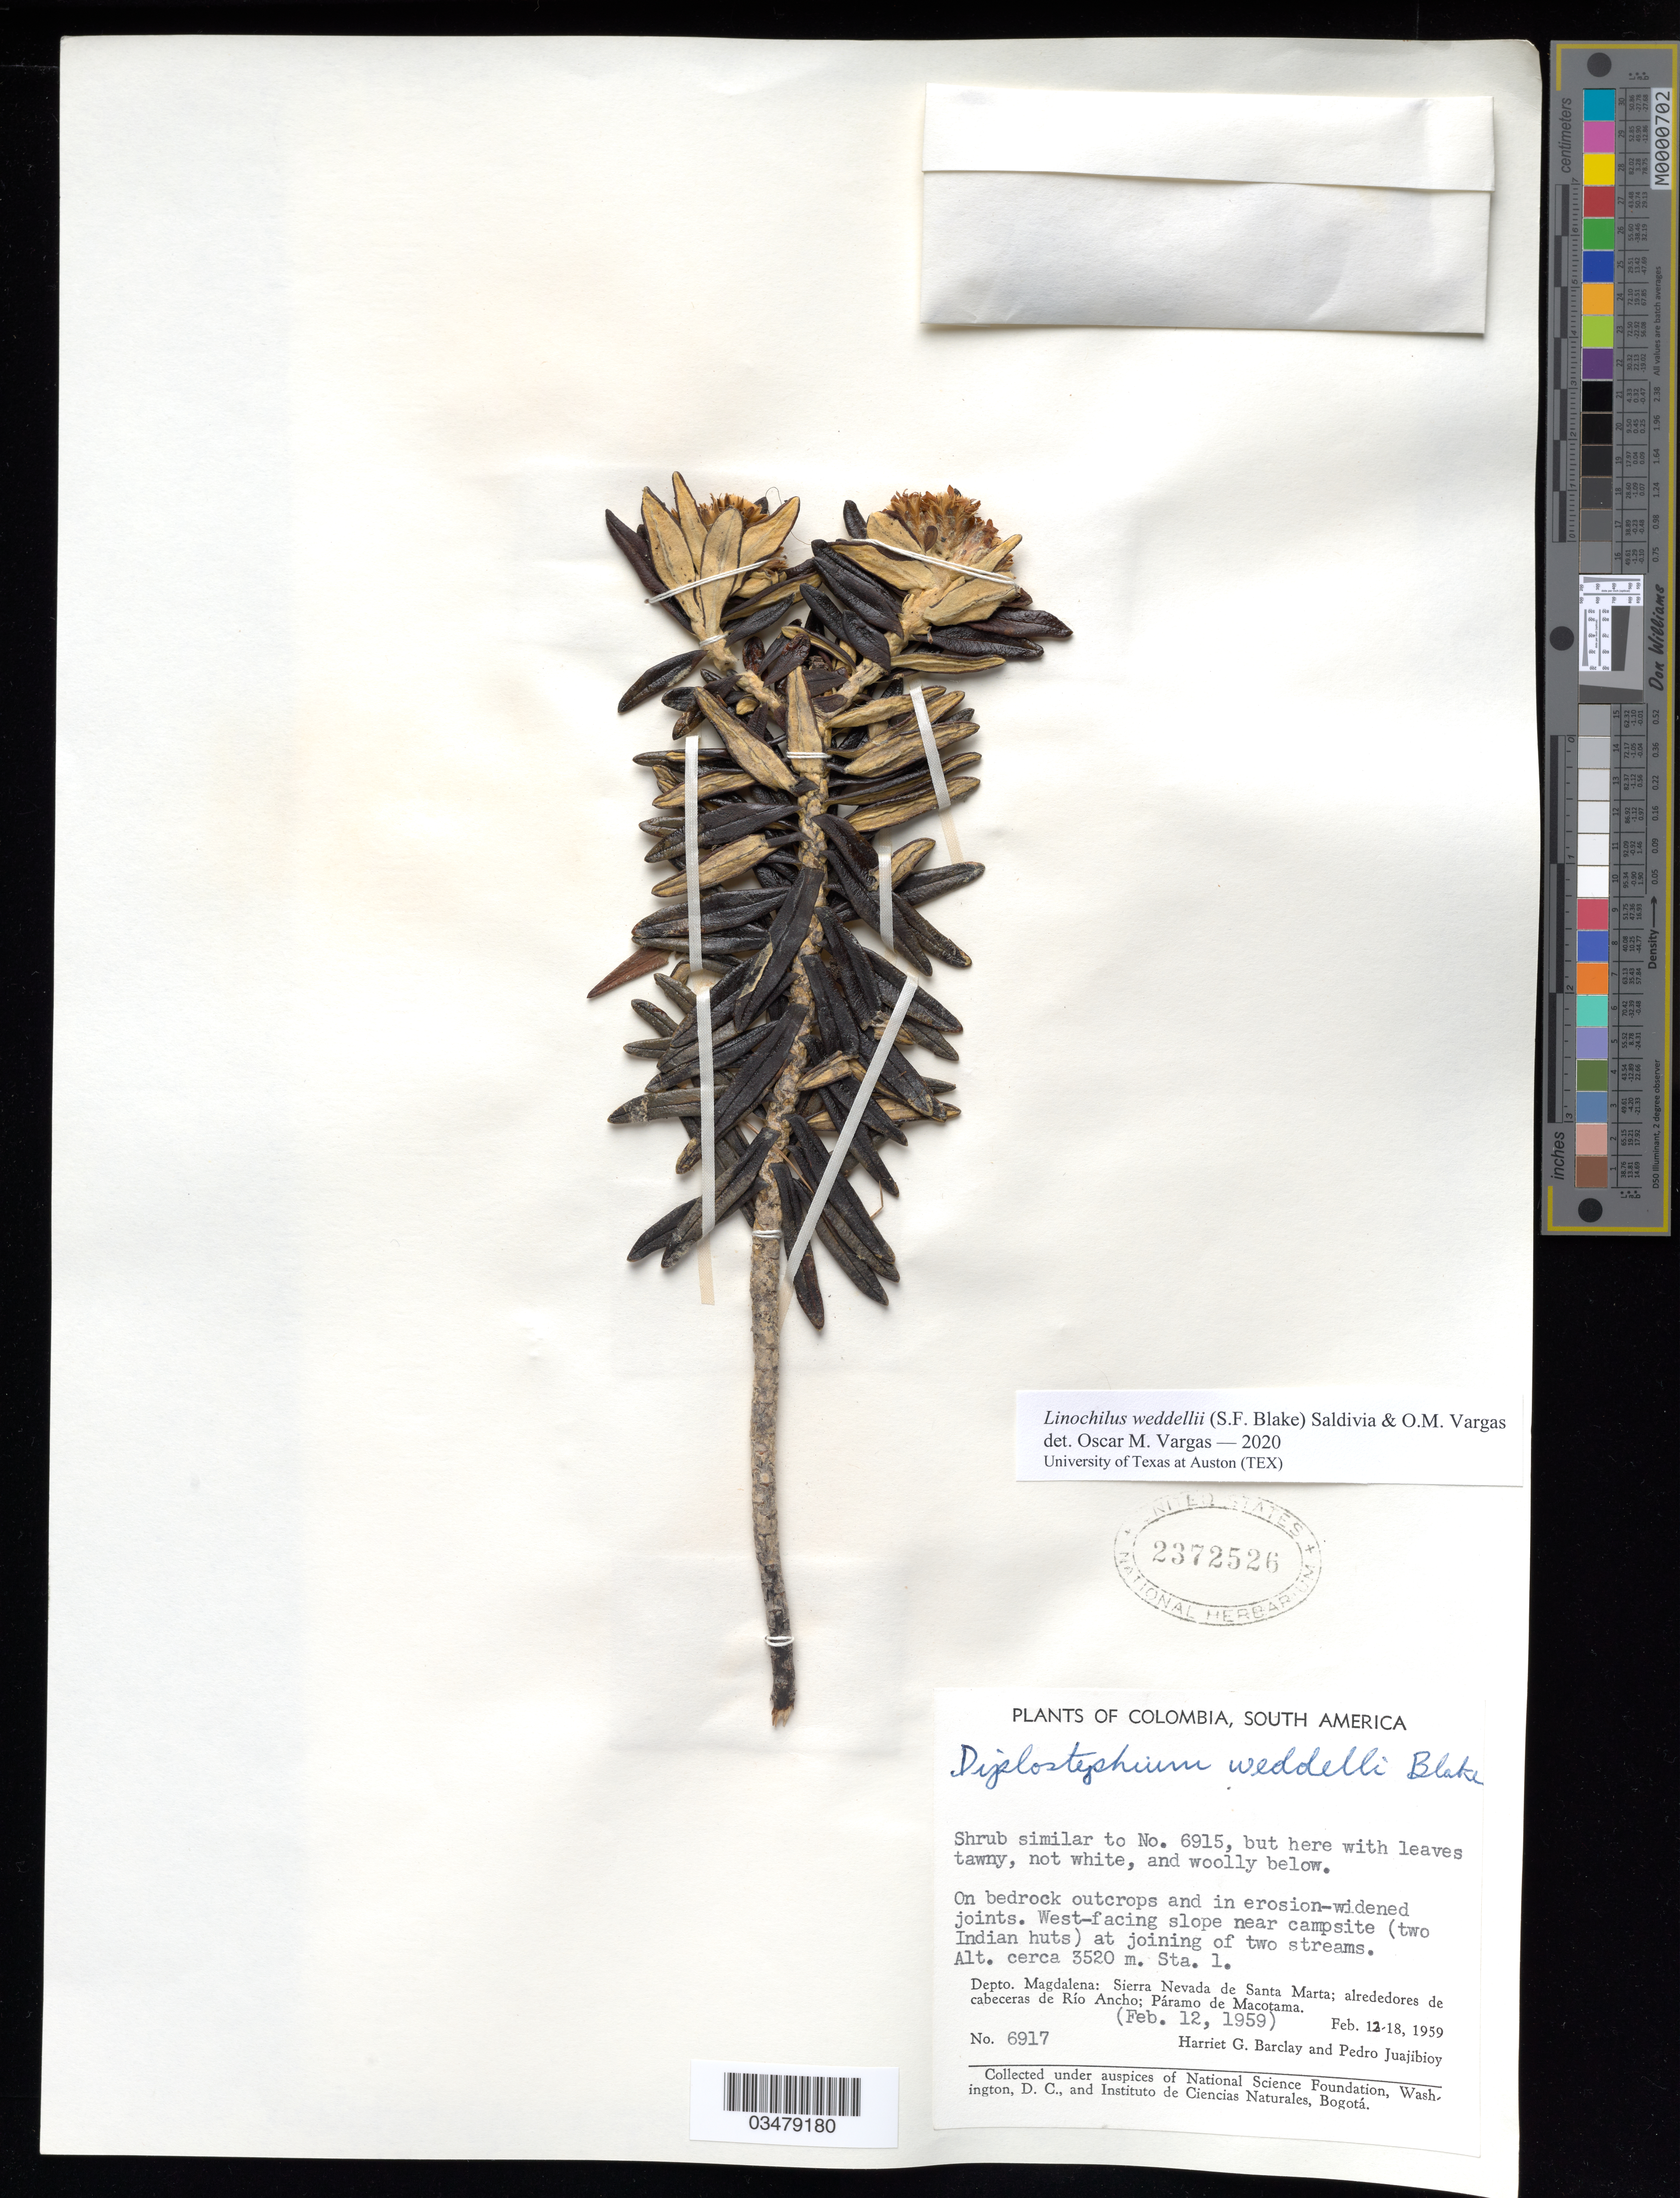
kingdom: Plantae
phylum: Tracheophyta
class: Magnoliopsida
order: Asterales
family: Asteraceae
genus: Linochilus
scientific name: Linochilus weddellii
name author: (S.F. Blake) Saldivia & O.M. Vargas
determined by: Vargas, Oscar M.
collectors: H. G. Barclay & P. Juajibioy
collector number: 6917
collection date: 1959-02-12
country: Colombia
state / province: Magdalena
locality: West-facing slope, near campsite at joining of two streams. Sta. 1. :Sierra Nevada de Santa Marta; alrededores de cabeceras de Río Ancho; Páramo de Macotama.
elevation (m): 3520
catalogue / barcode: US 2372526